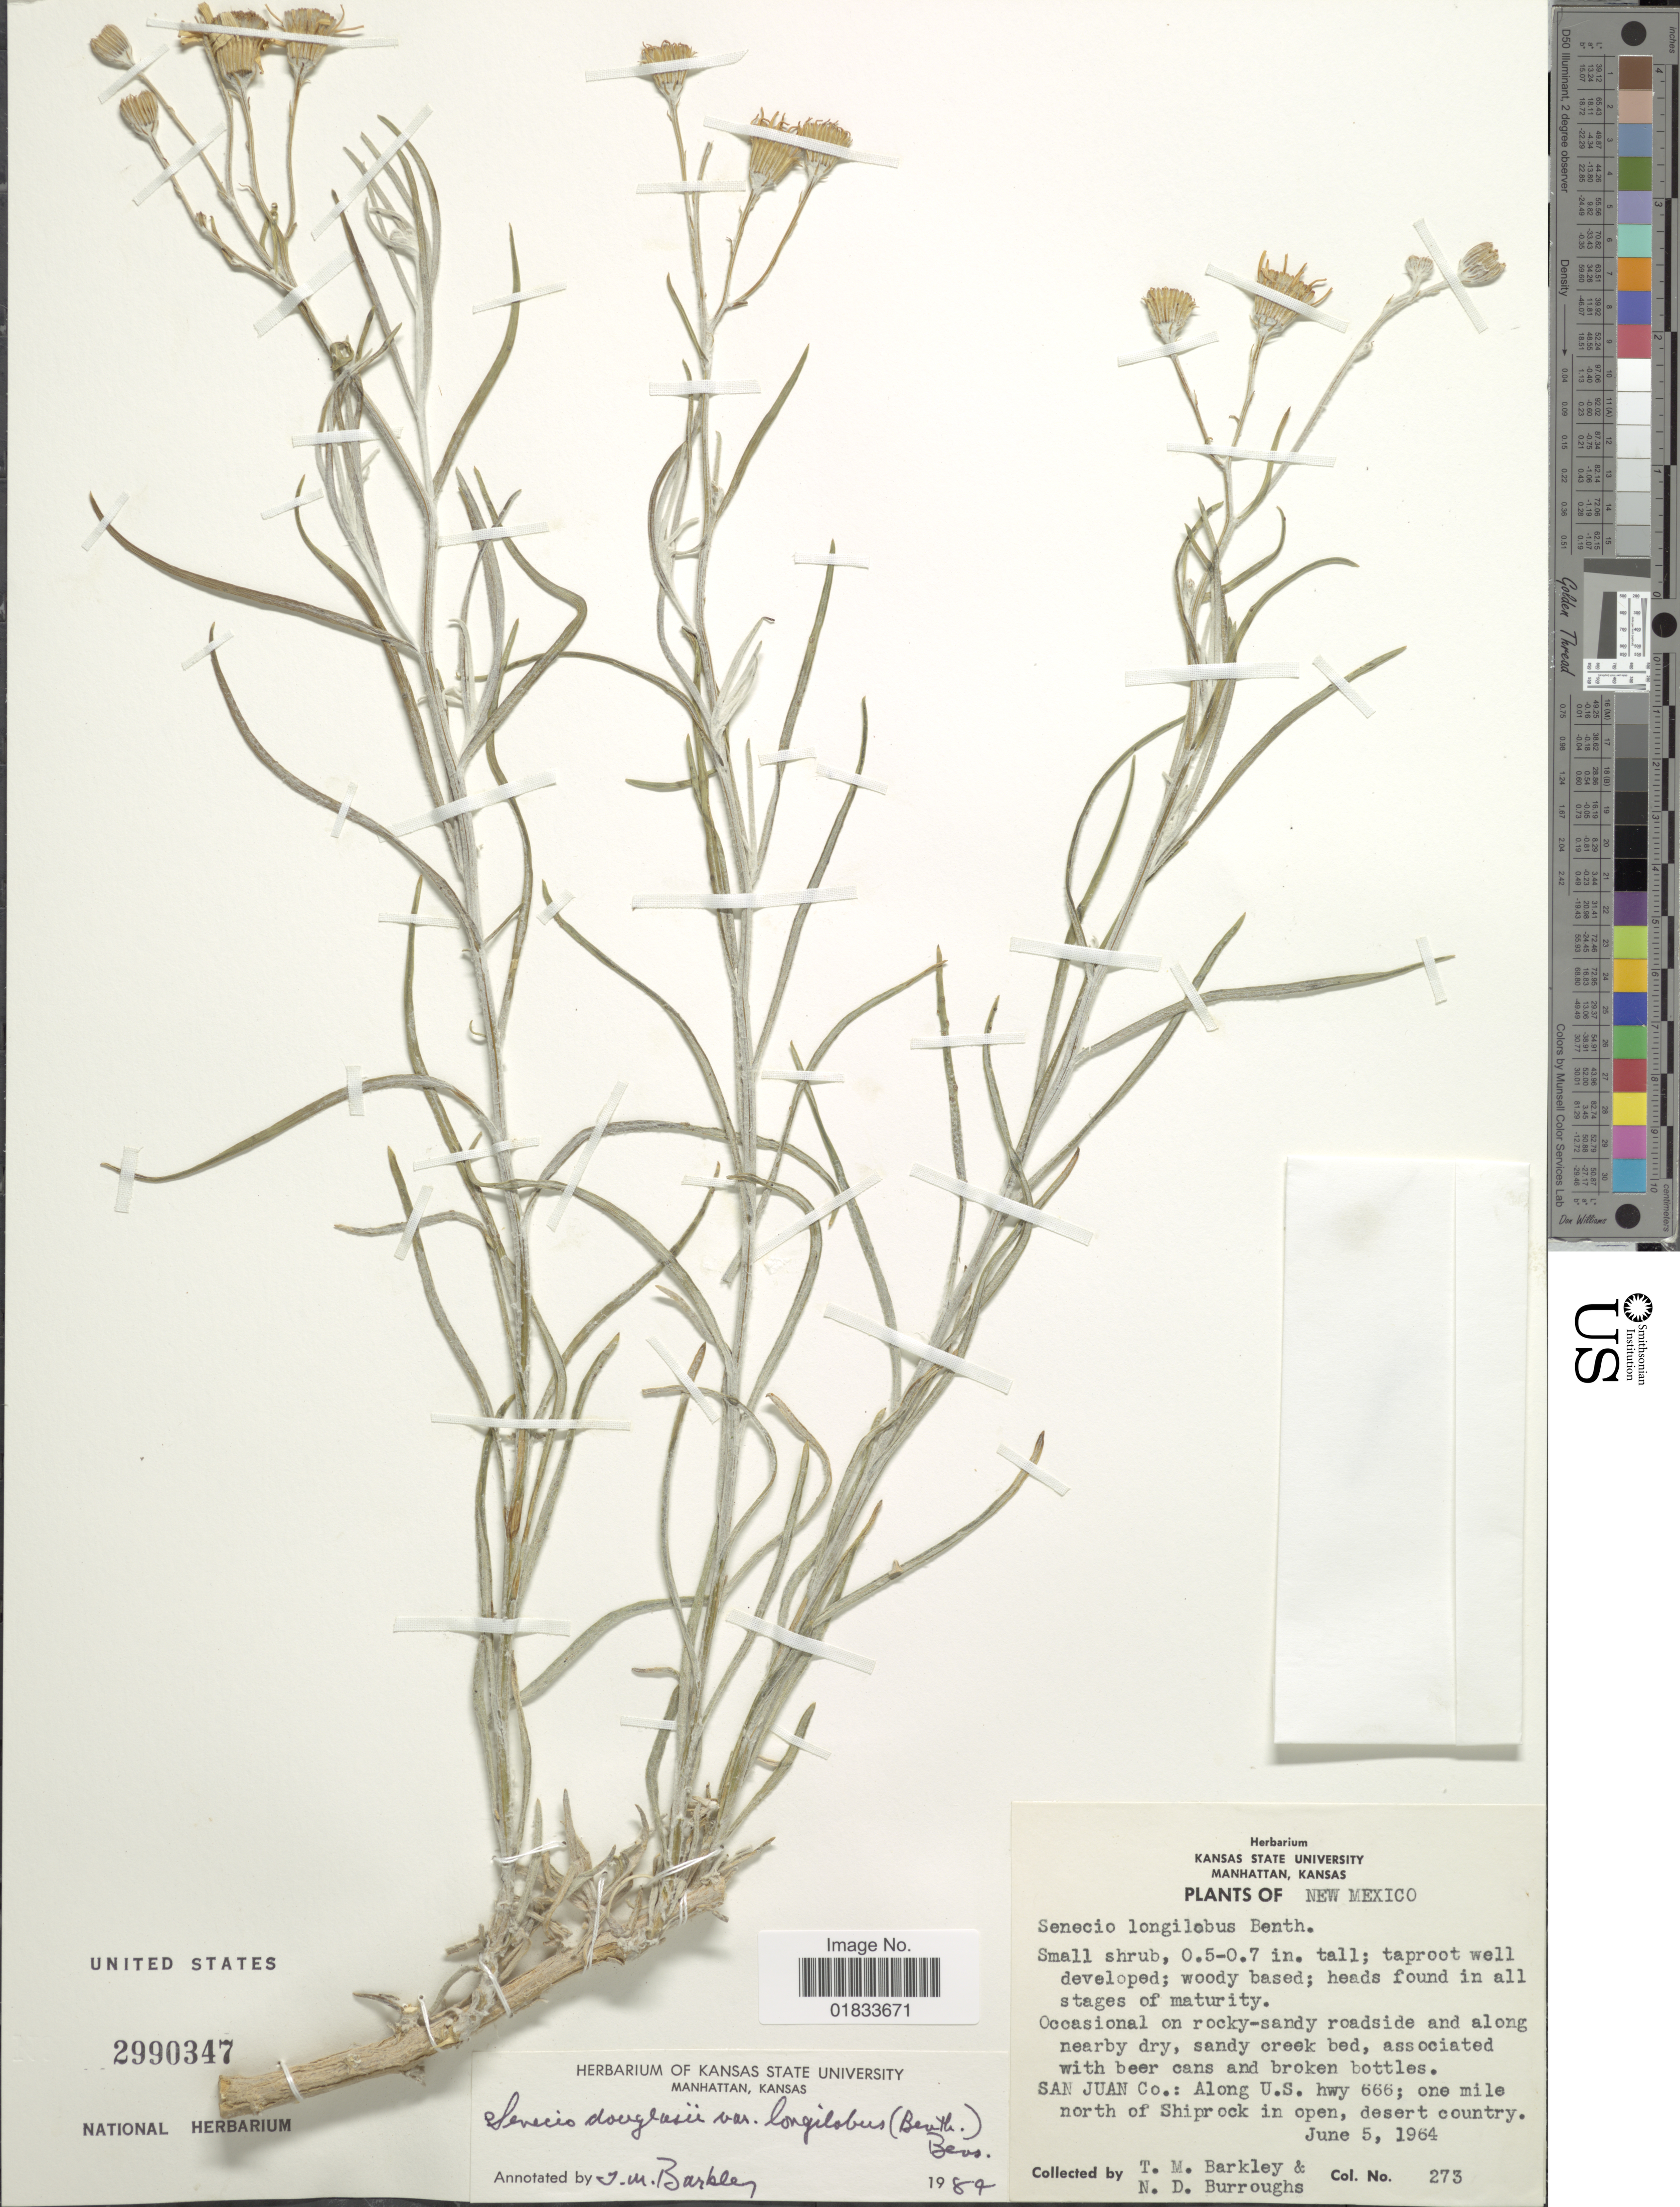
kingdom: Plantae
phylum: Tracheophyta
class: Magnoliopsida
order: Asterales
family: Asteraceae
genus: Senecio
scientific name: Senecio flaccidus var. flaccidus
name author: Less.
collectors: T. M. Barkley & N. Burroughs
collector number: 273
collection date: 1964-06-05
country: United States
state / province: New Mexico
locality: San Juan Co.: Along U.S. hwy 666; one mile north of Shiprock in open, desert country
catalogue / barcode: US 2990347